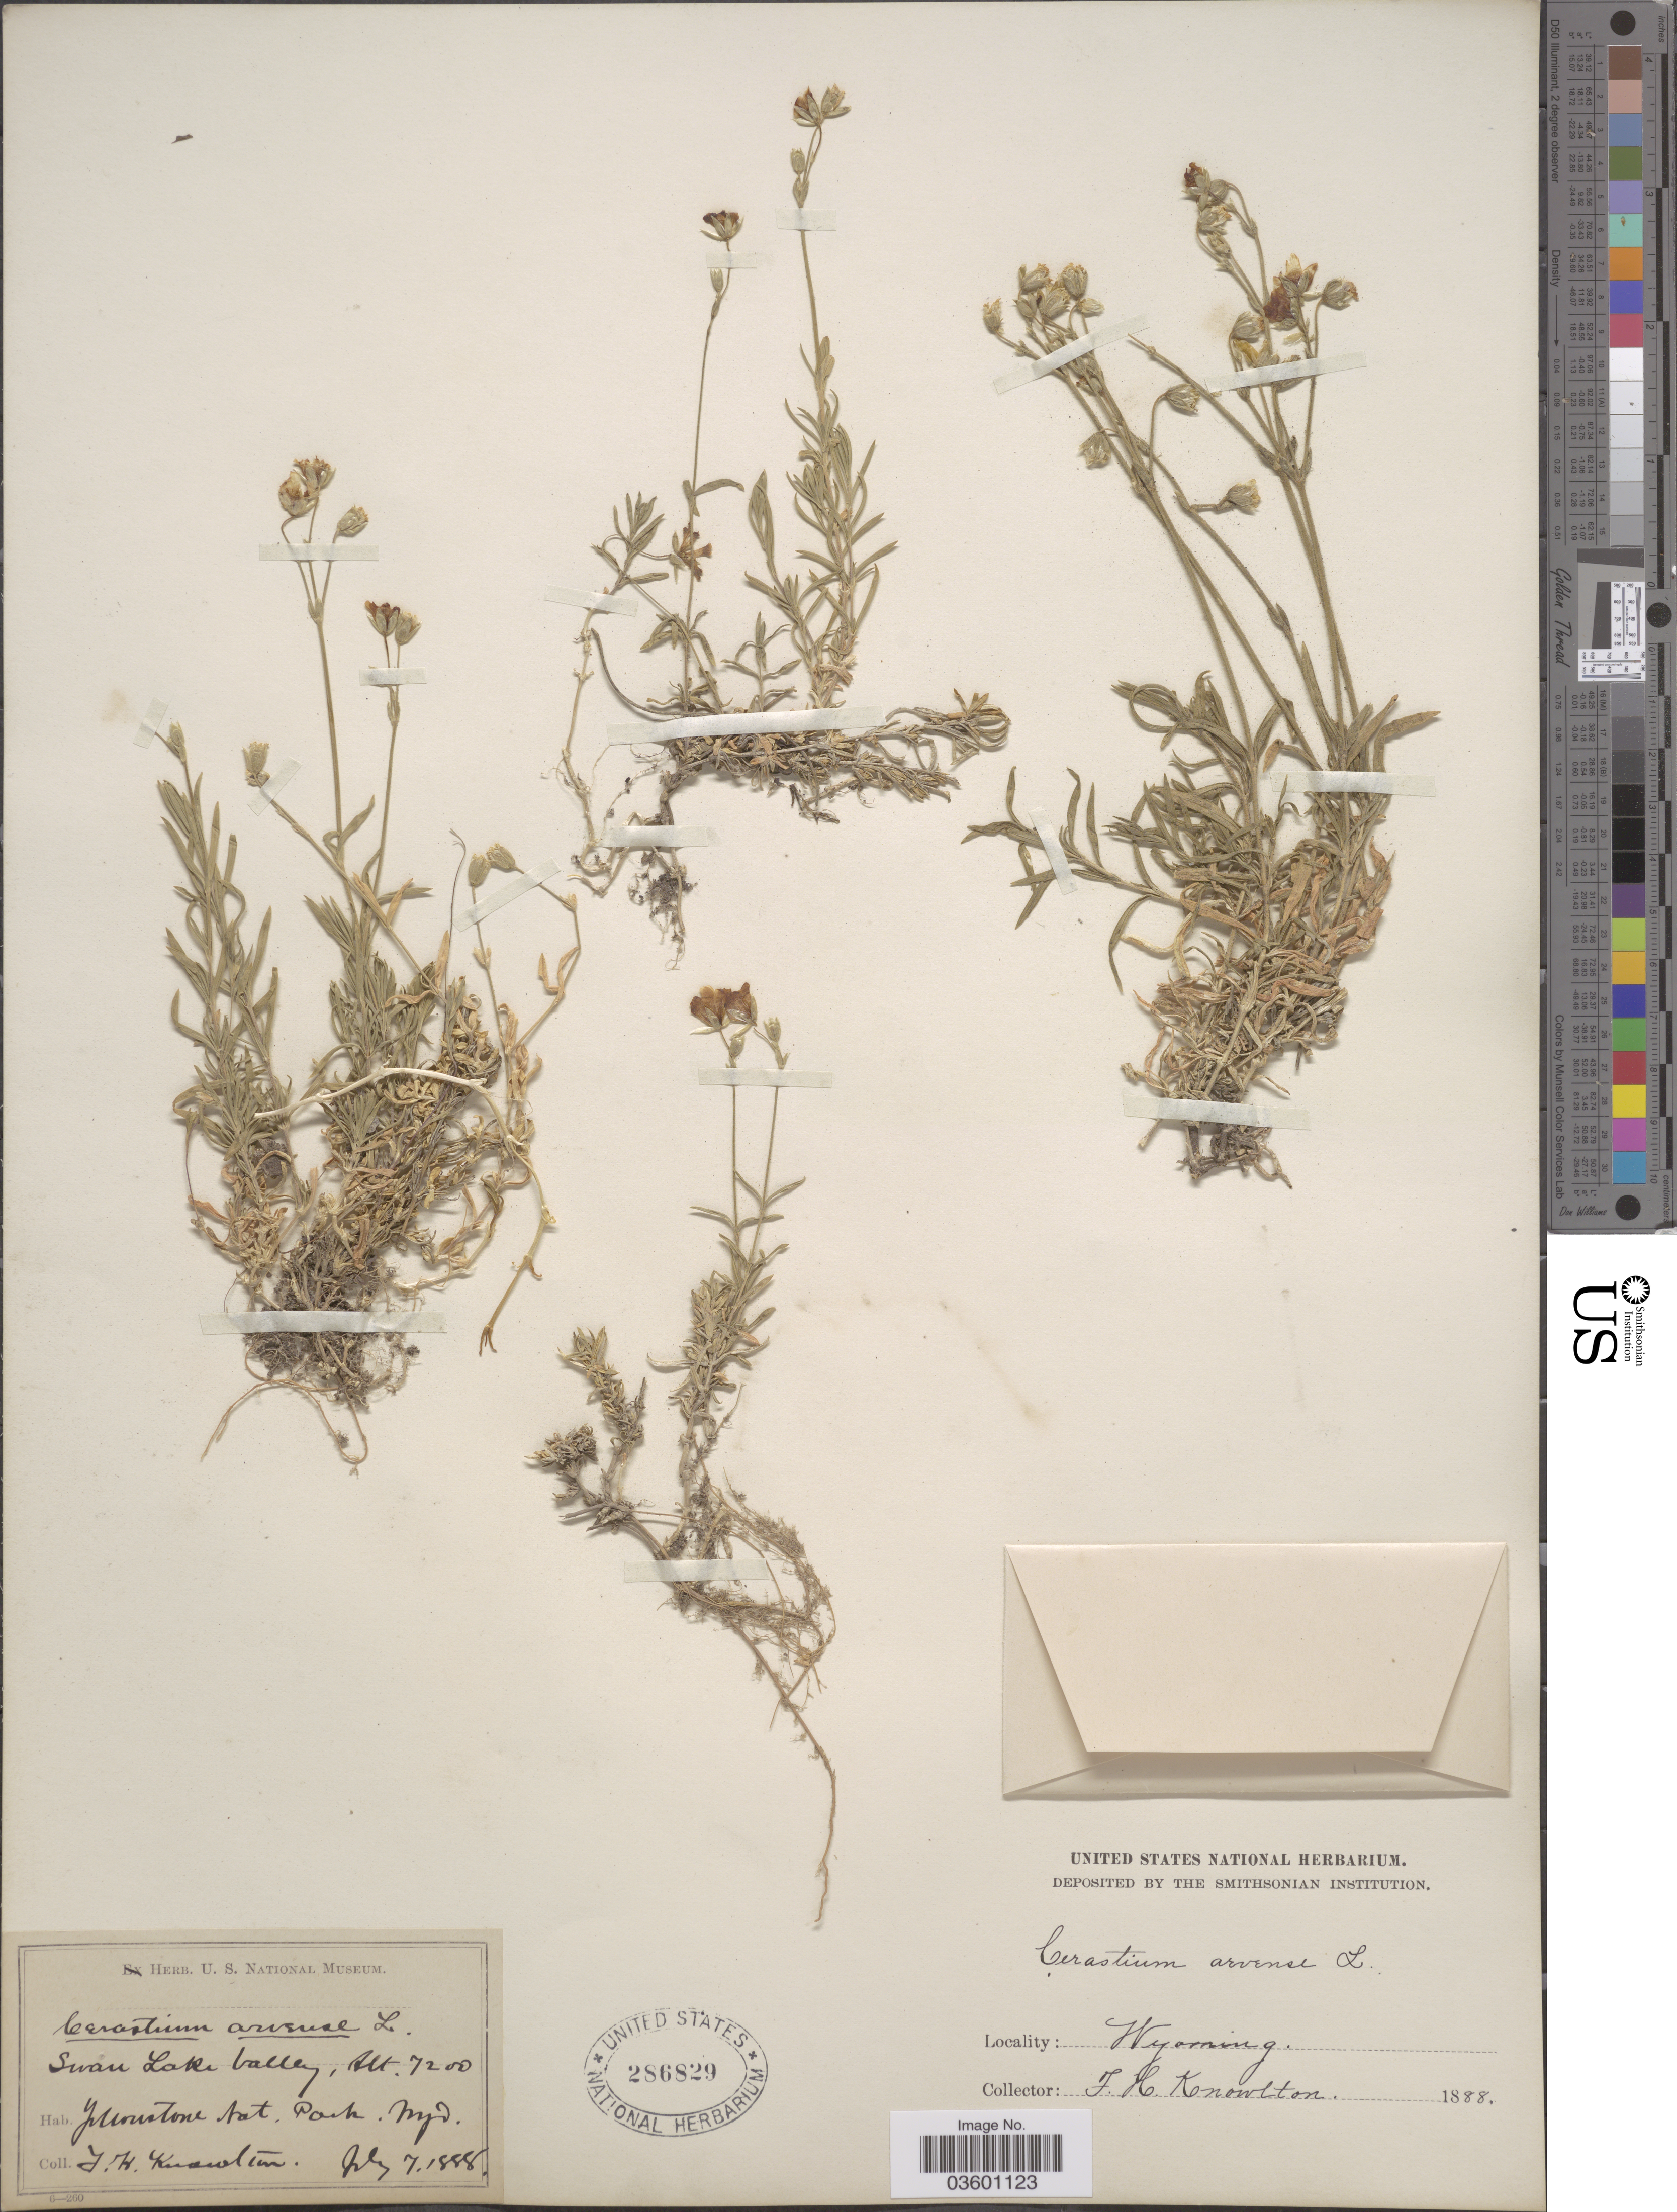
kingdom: Plantae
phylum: Tracheophyta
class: Magnoliopsida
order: Caryophyllales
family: Caryophyllaceae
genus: Cerastium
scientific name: Cerastium arvense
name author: L.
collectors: F. H. Knowlton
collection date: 1888-07-07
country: United States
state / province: Wyoming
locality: Swan Lake Valley. Yellowstone Nat. Park.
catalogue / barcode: US 286829